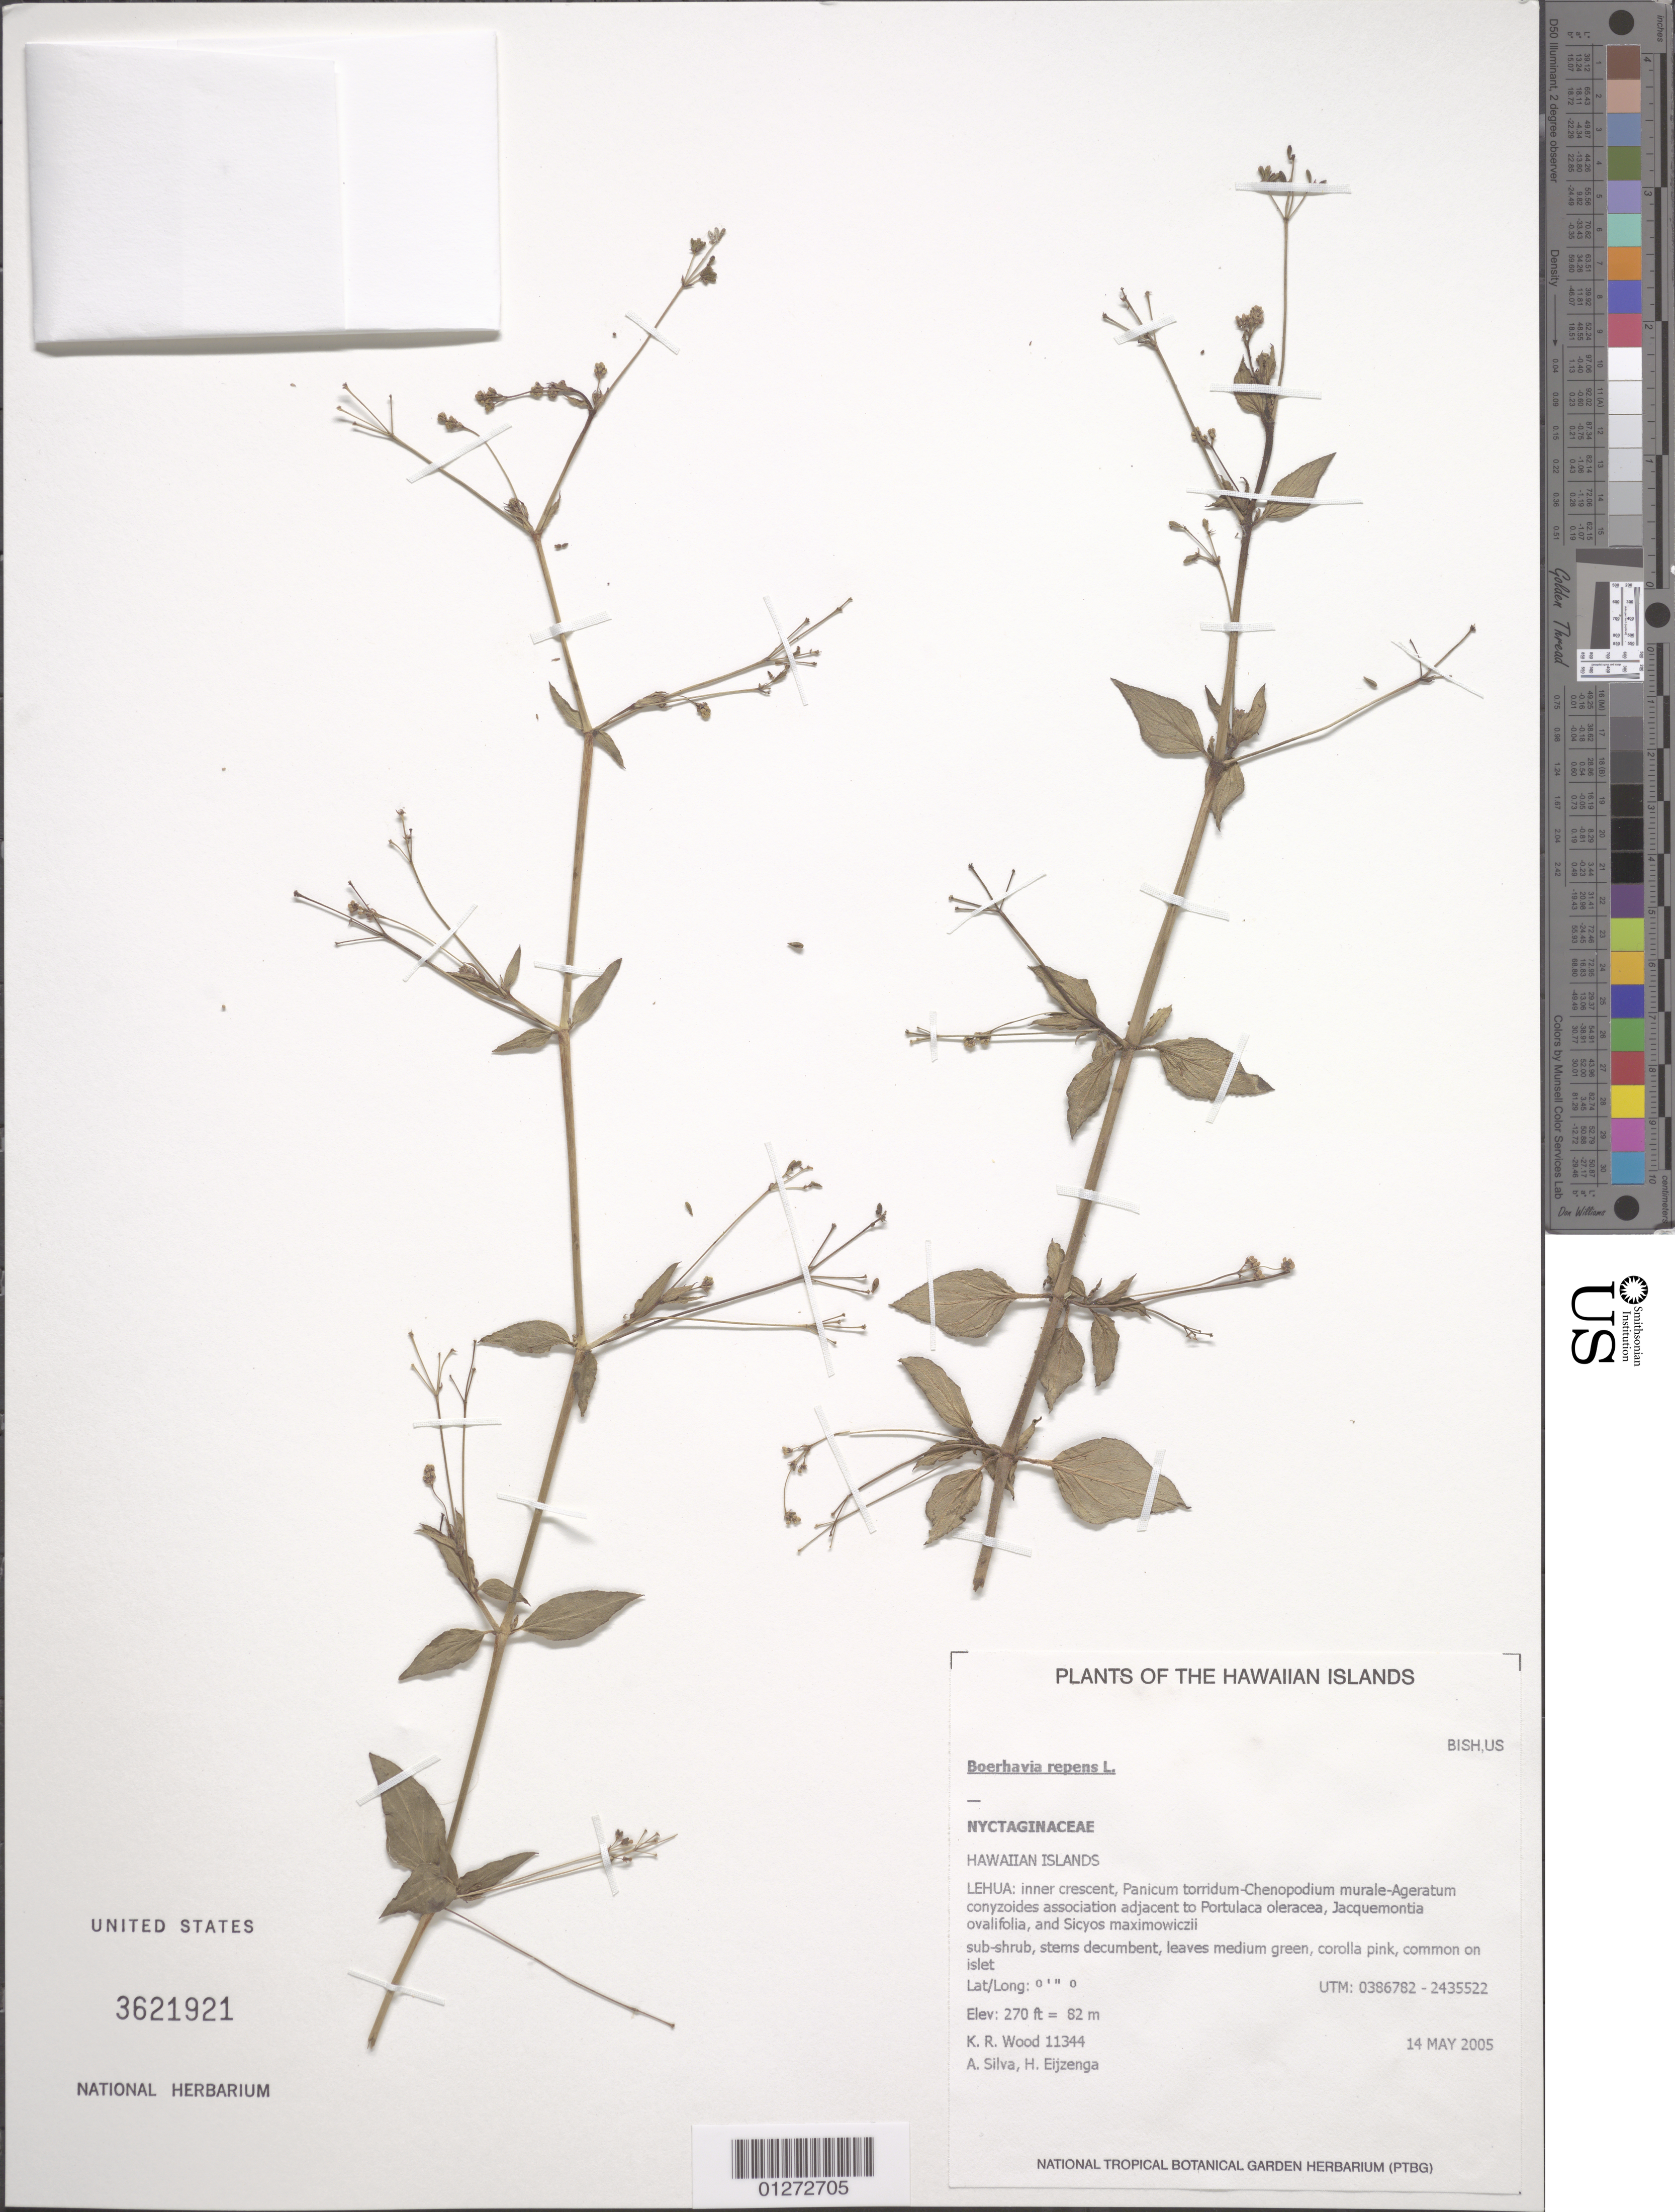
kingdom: Plantae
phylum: Tracheophyta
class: Magnoliopsida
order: Caryophyllales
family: Nyctaginaceae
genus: Boerhavia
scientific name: Boerhavia repens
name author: L.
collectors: K. R. Wood, A. Silva & H. Eijzenga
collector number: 11344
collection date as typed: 14 May 2005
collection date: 2005-05-14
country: United States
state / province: Hawaii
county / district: Kauai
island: Lehua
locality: Inner crescent.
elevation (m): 82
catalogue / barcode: US 3621921